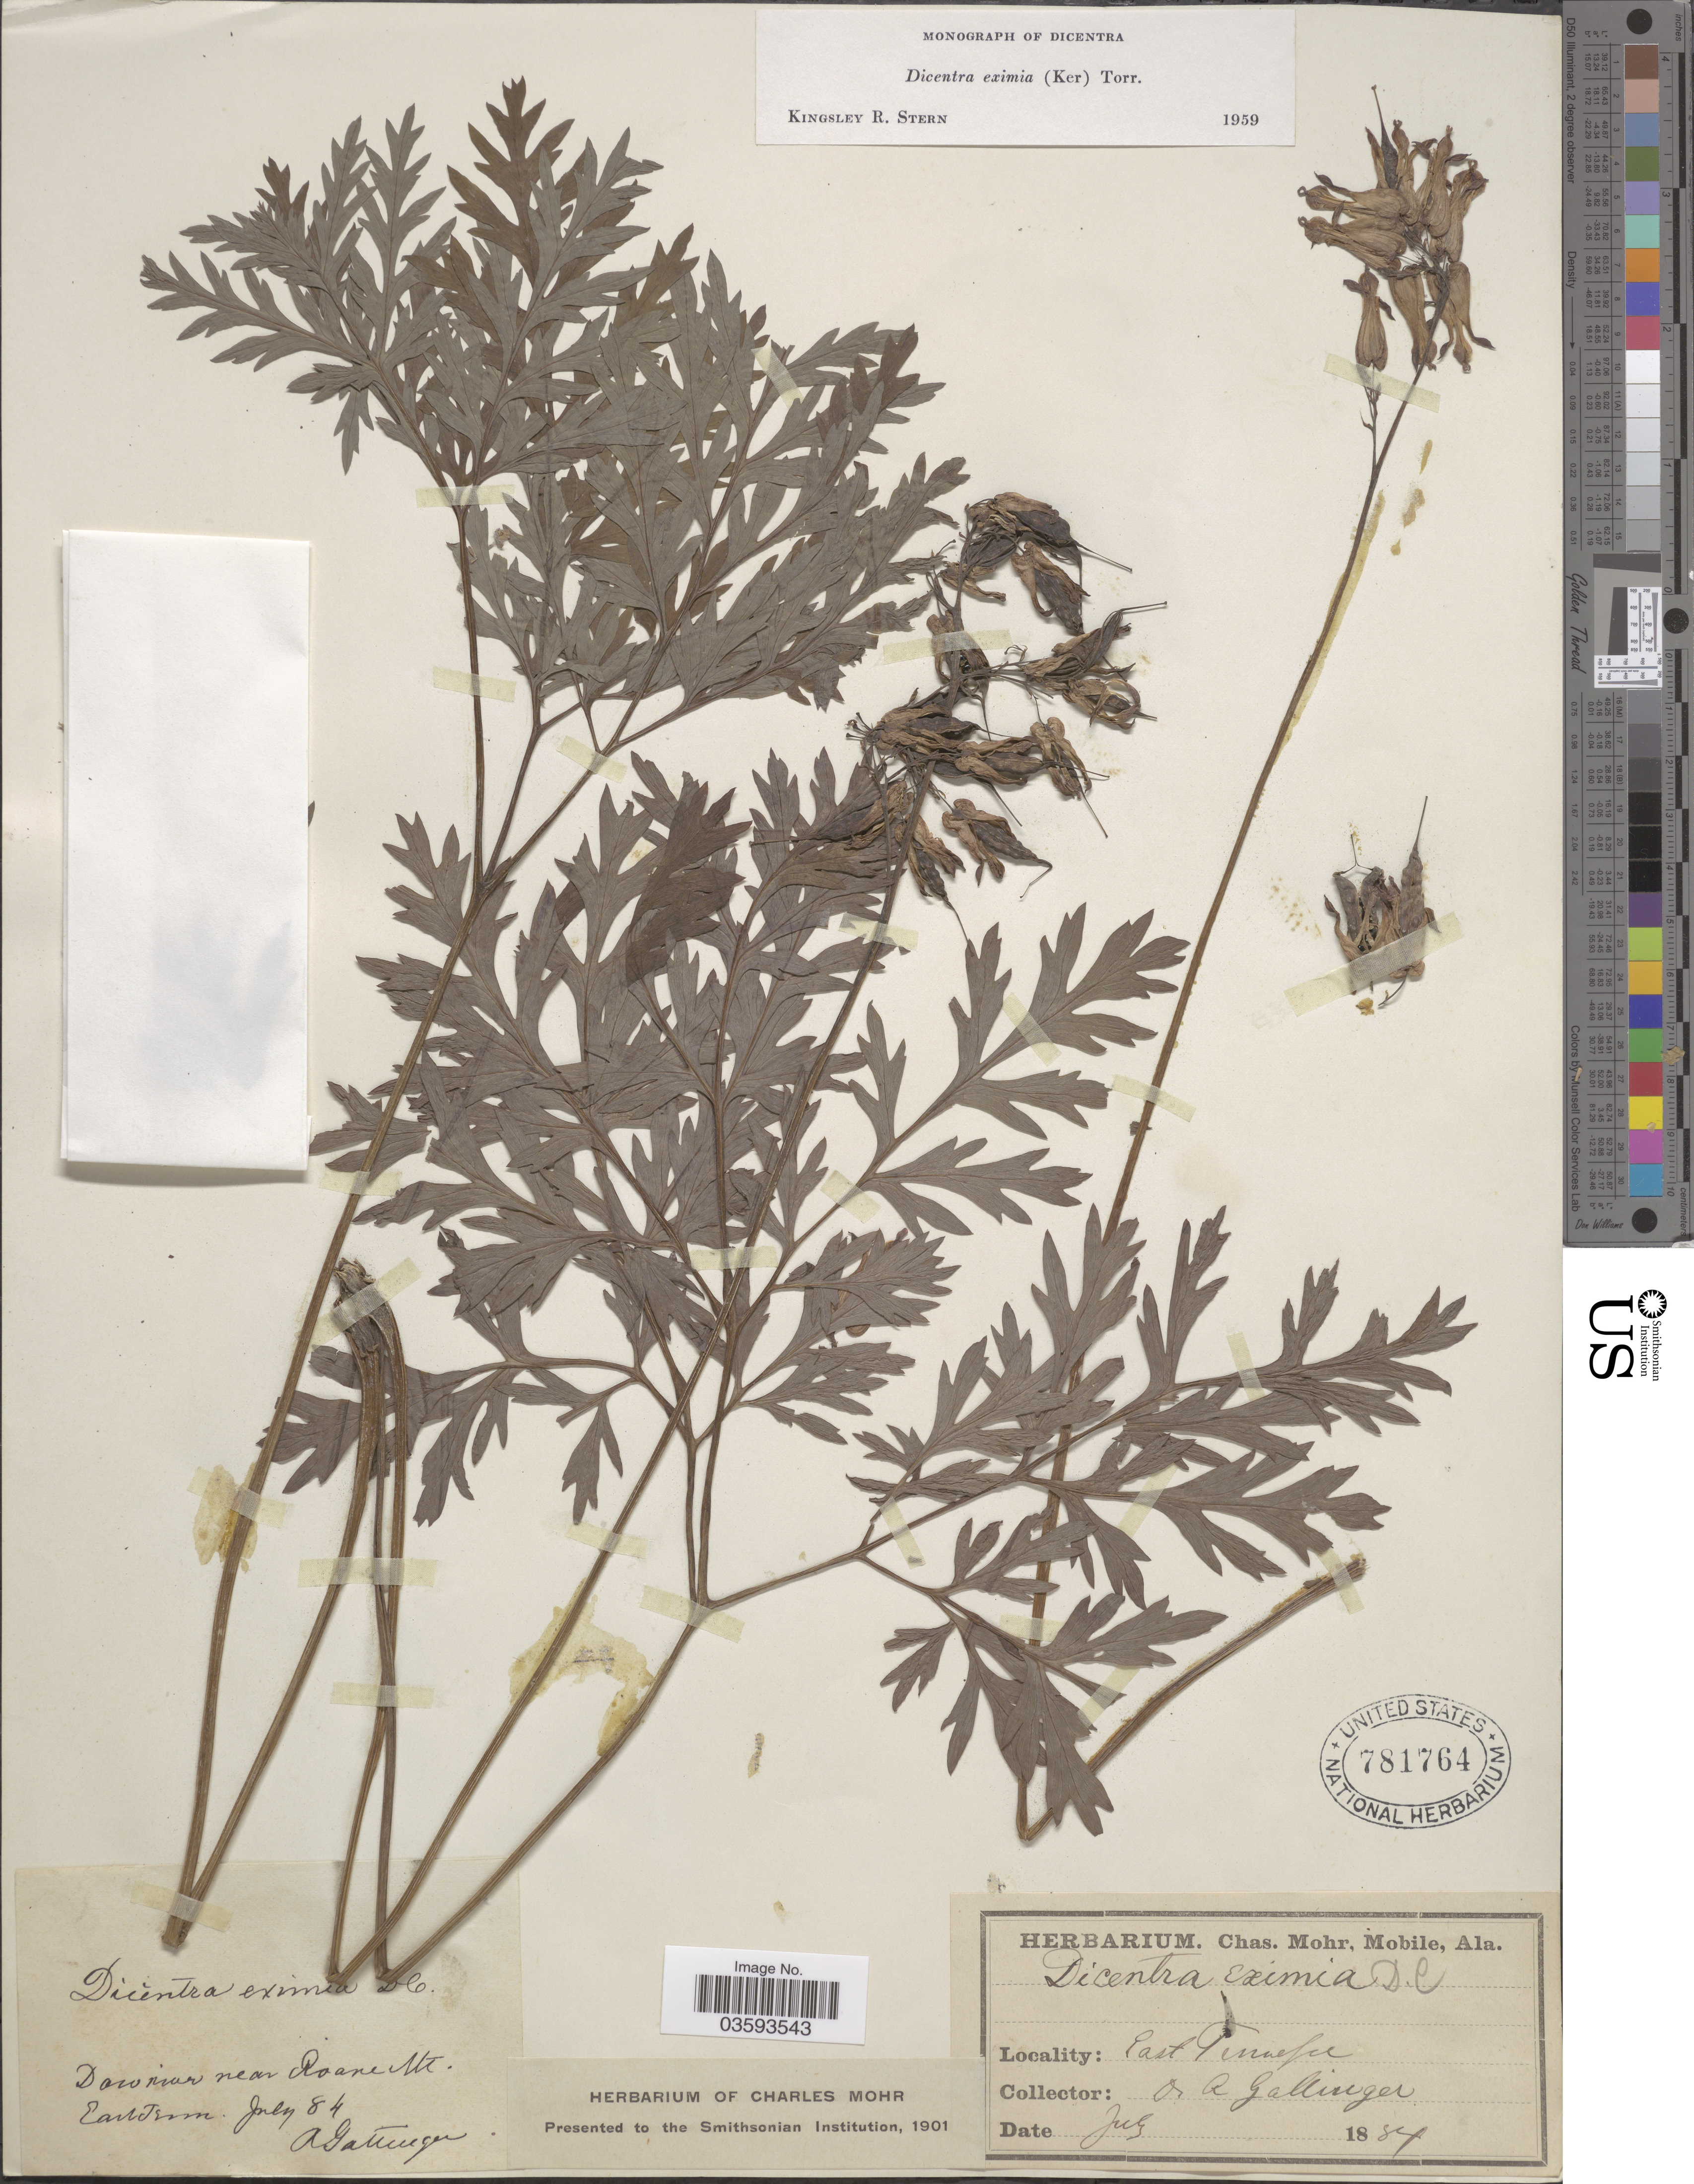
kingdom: Plantae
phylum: Tracheophyta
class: Magnoliopsida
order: Ranunculales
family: Papaveraceae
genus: Dicentra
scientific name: Dicentra eximia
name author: (Ker Gawl.) Torr.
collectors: A. Gattinger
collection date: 1884-07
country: United States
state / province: Tennessee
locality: Dow river near Roane Mts. East Tennessee.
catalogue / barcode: US 781764